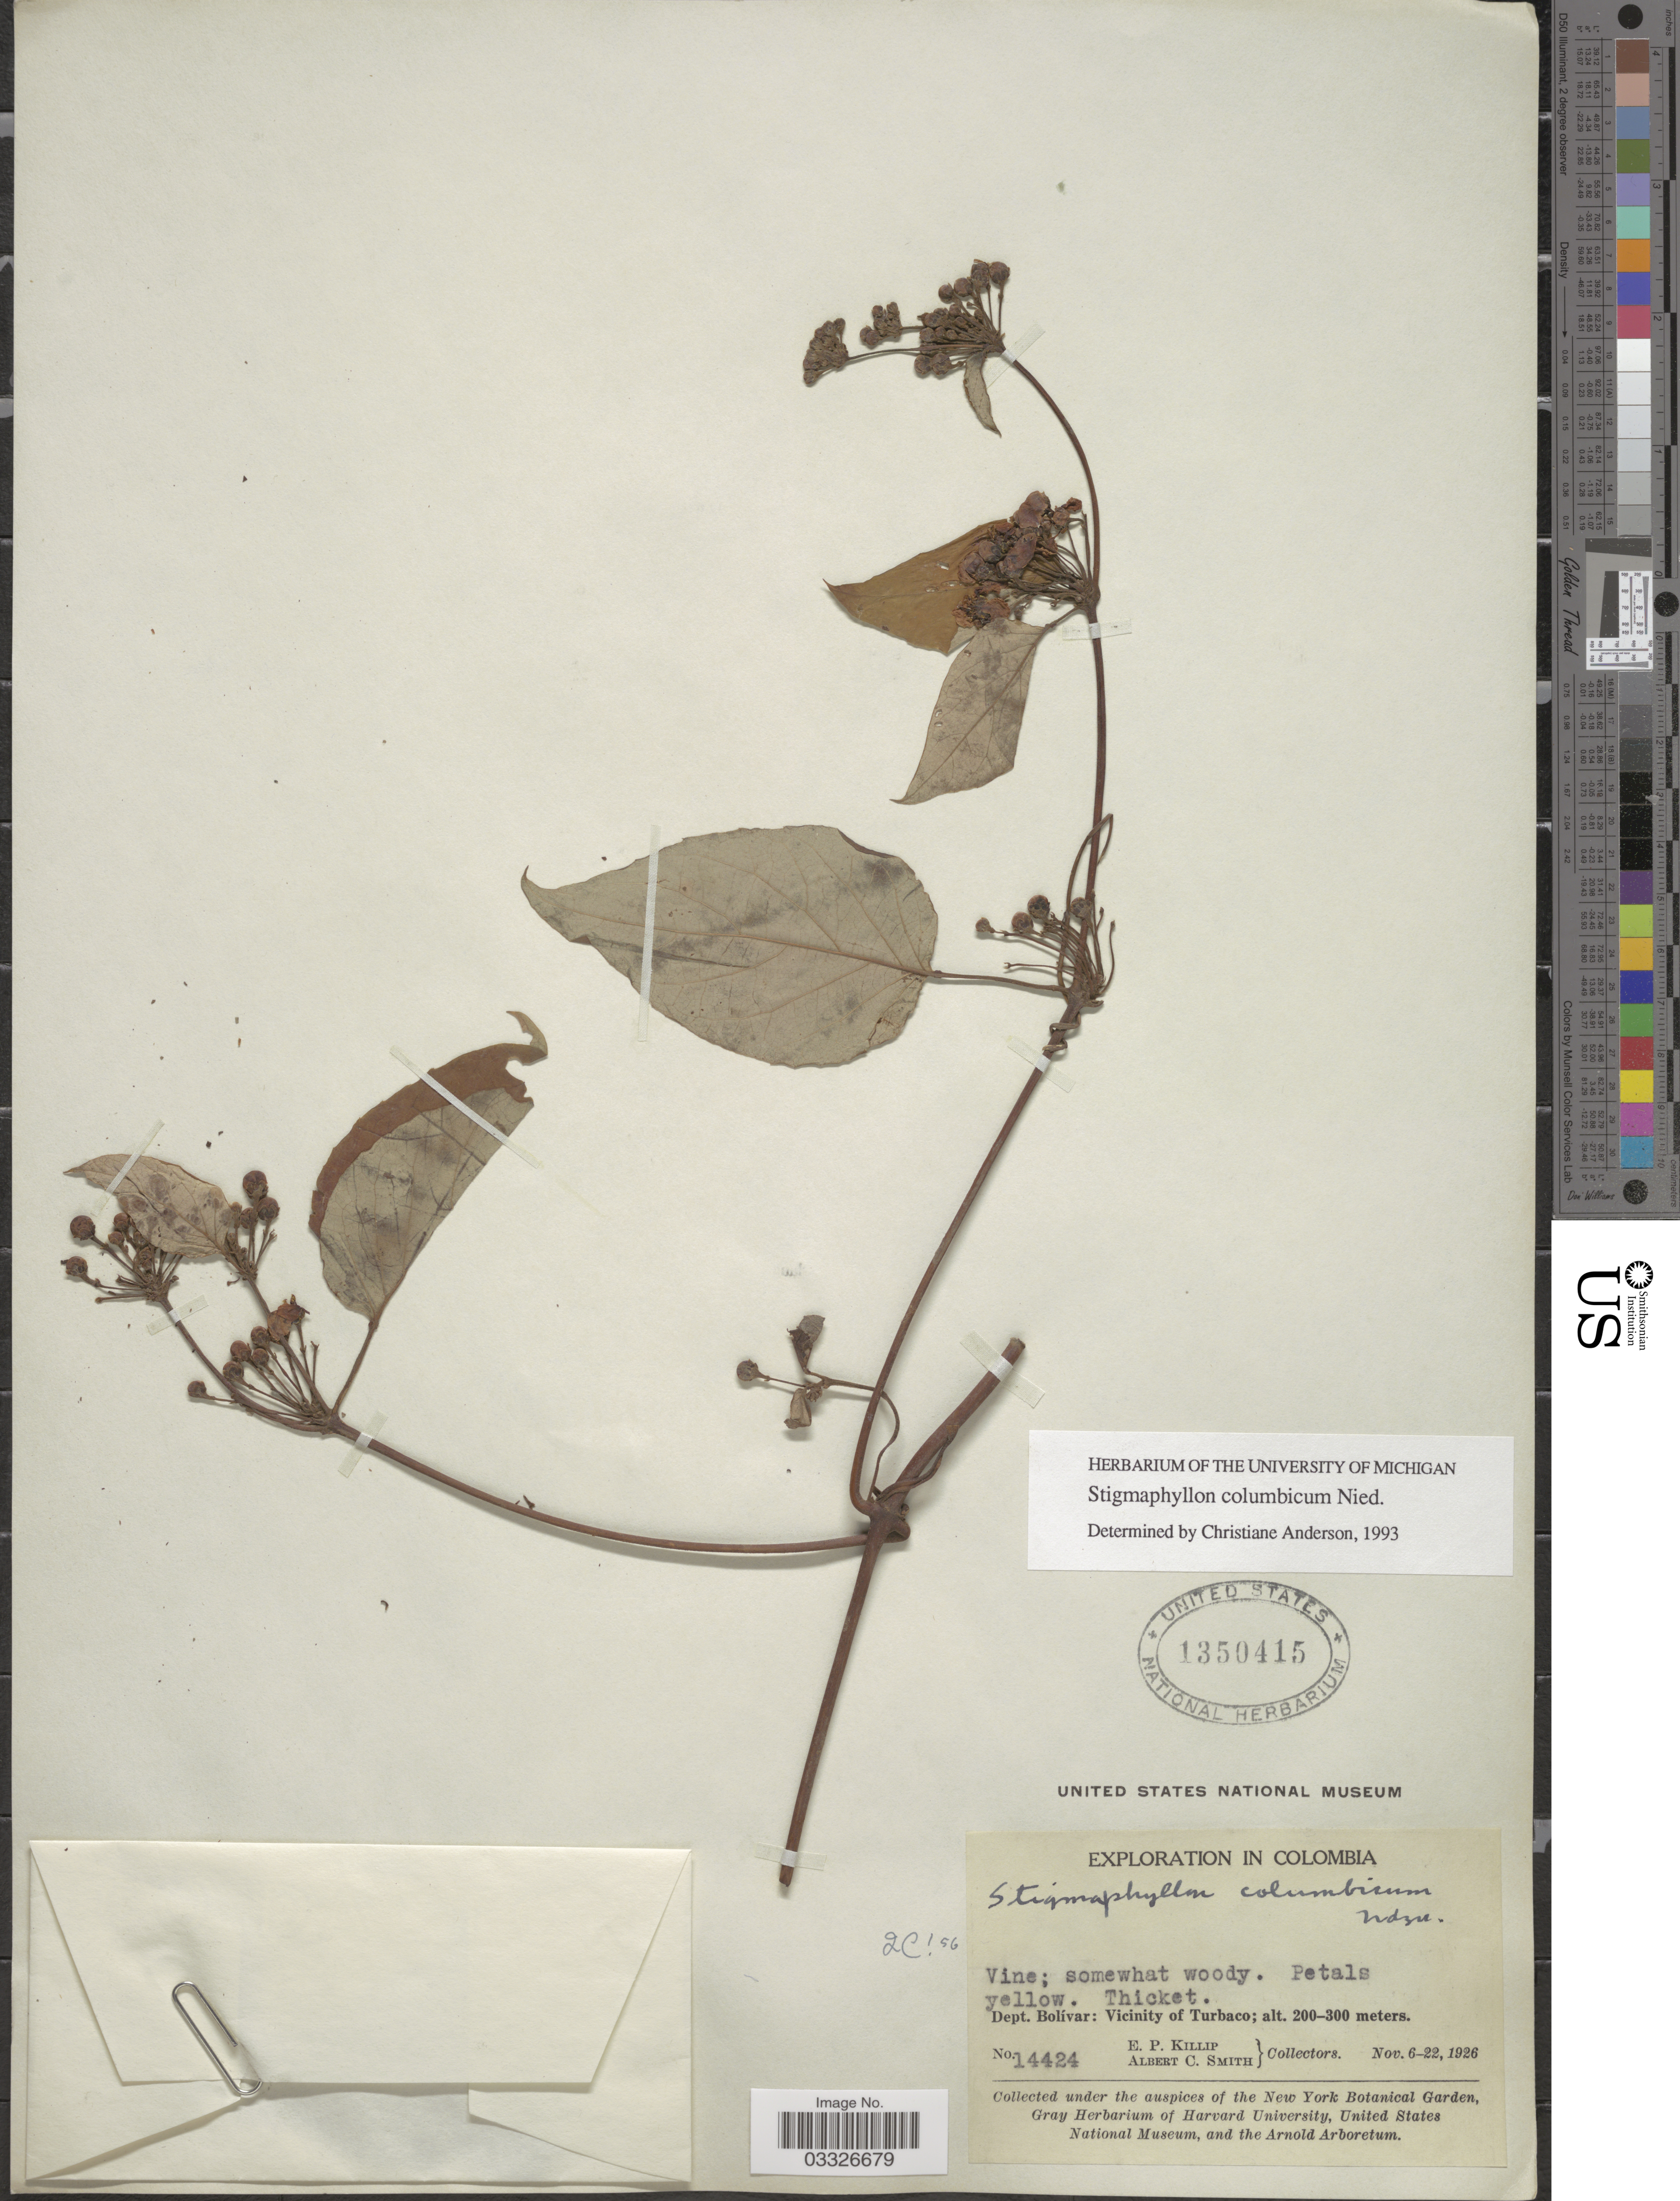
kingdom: Plantae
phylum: Tracheophyta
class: Magnoliopsida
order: Malpighiales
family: Malpighiaceae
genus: Stigmaphyllon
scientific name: Stigmaphyllon columbicum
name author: Nied.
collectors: E. P. Killip & A. C. Smith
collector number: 14424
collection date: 1926-11-06/1926-11-22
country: Colombia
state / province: Bolívar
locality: Vicinity of of Turbaco.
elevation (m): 200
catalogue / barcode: US 1350415